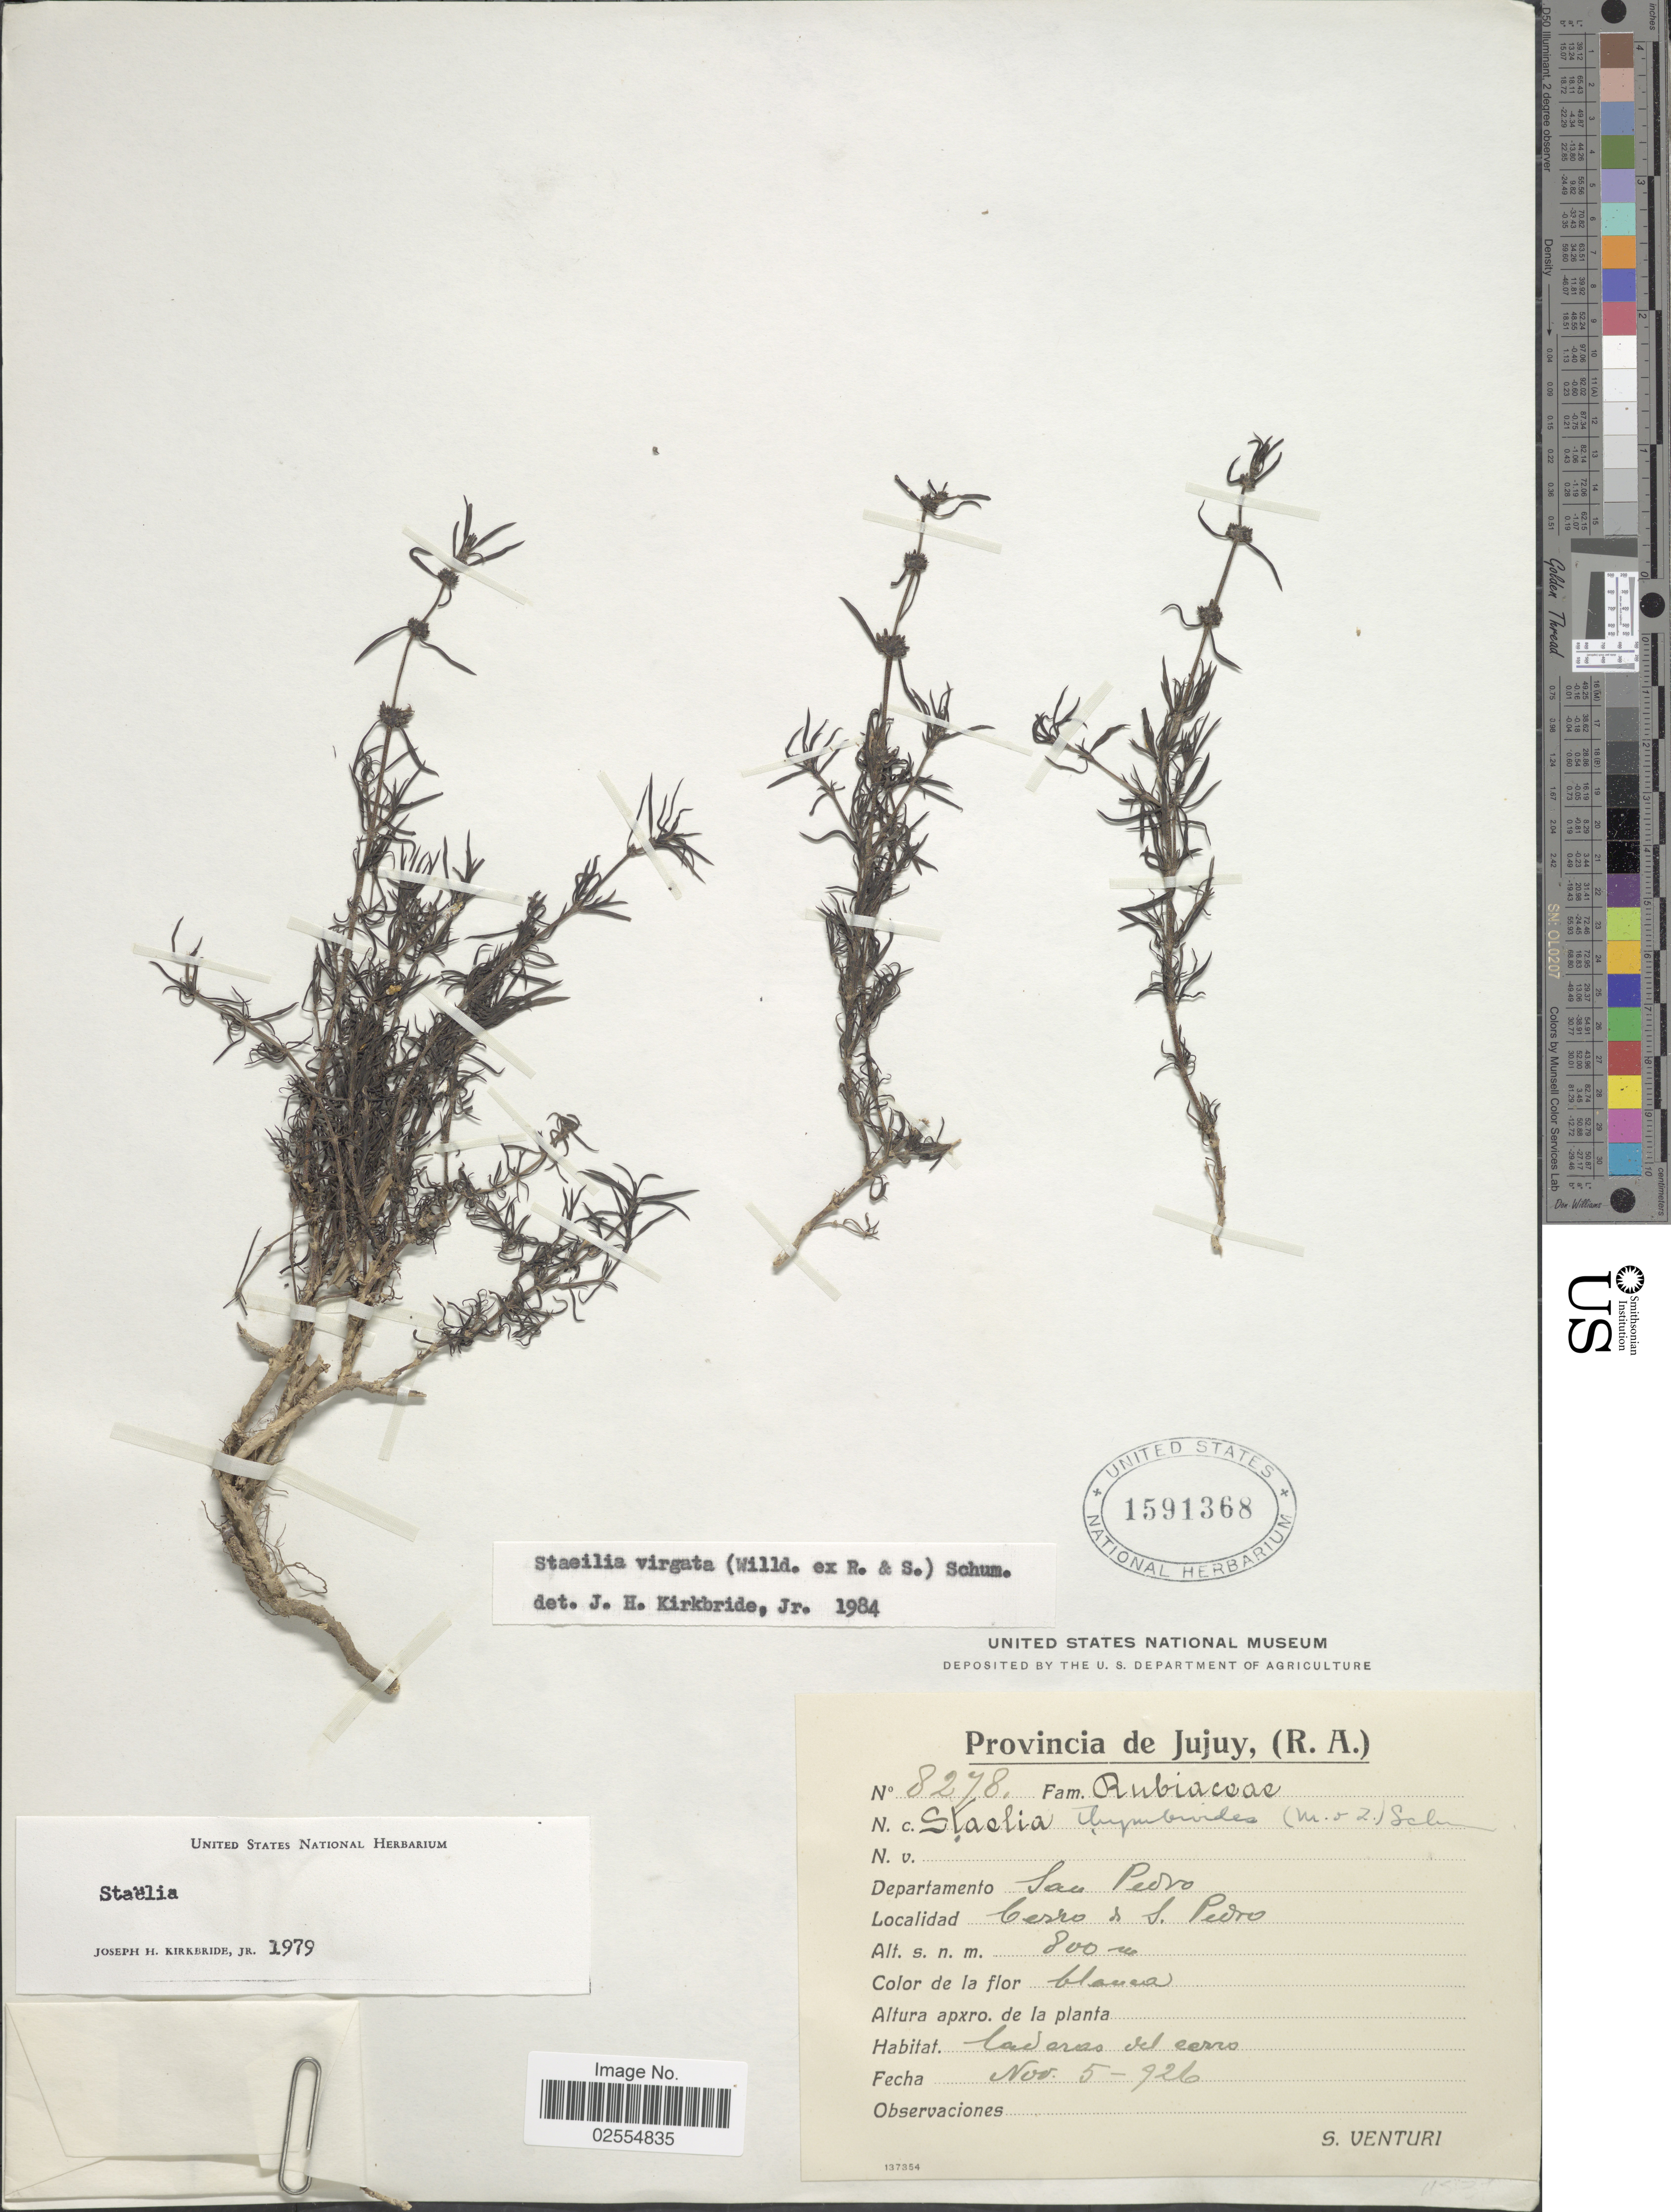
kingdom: Plantae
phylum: Tracheophyta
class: Magnoliopsida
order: Gentianales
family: Rubiaceae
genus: Staelia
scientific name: Staelia virgata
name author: (Link ex Roem. & Schult.) K. Schum.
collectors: S. Venturi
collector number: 8278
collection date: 1926-11-05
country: Argentina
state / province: Jujuy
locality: Departamento San Pedro. Cerro de S. Pedro.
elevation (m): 800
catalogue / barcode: US 1591368